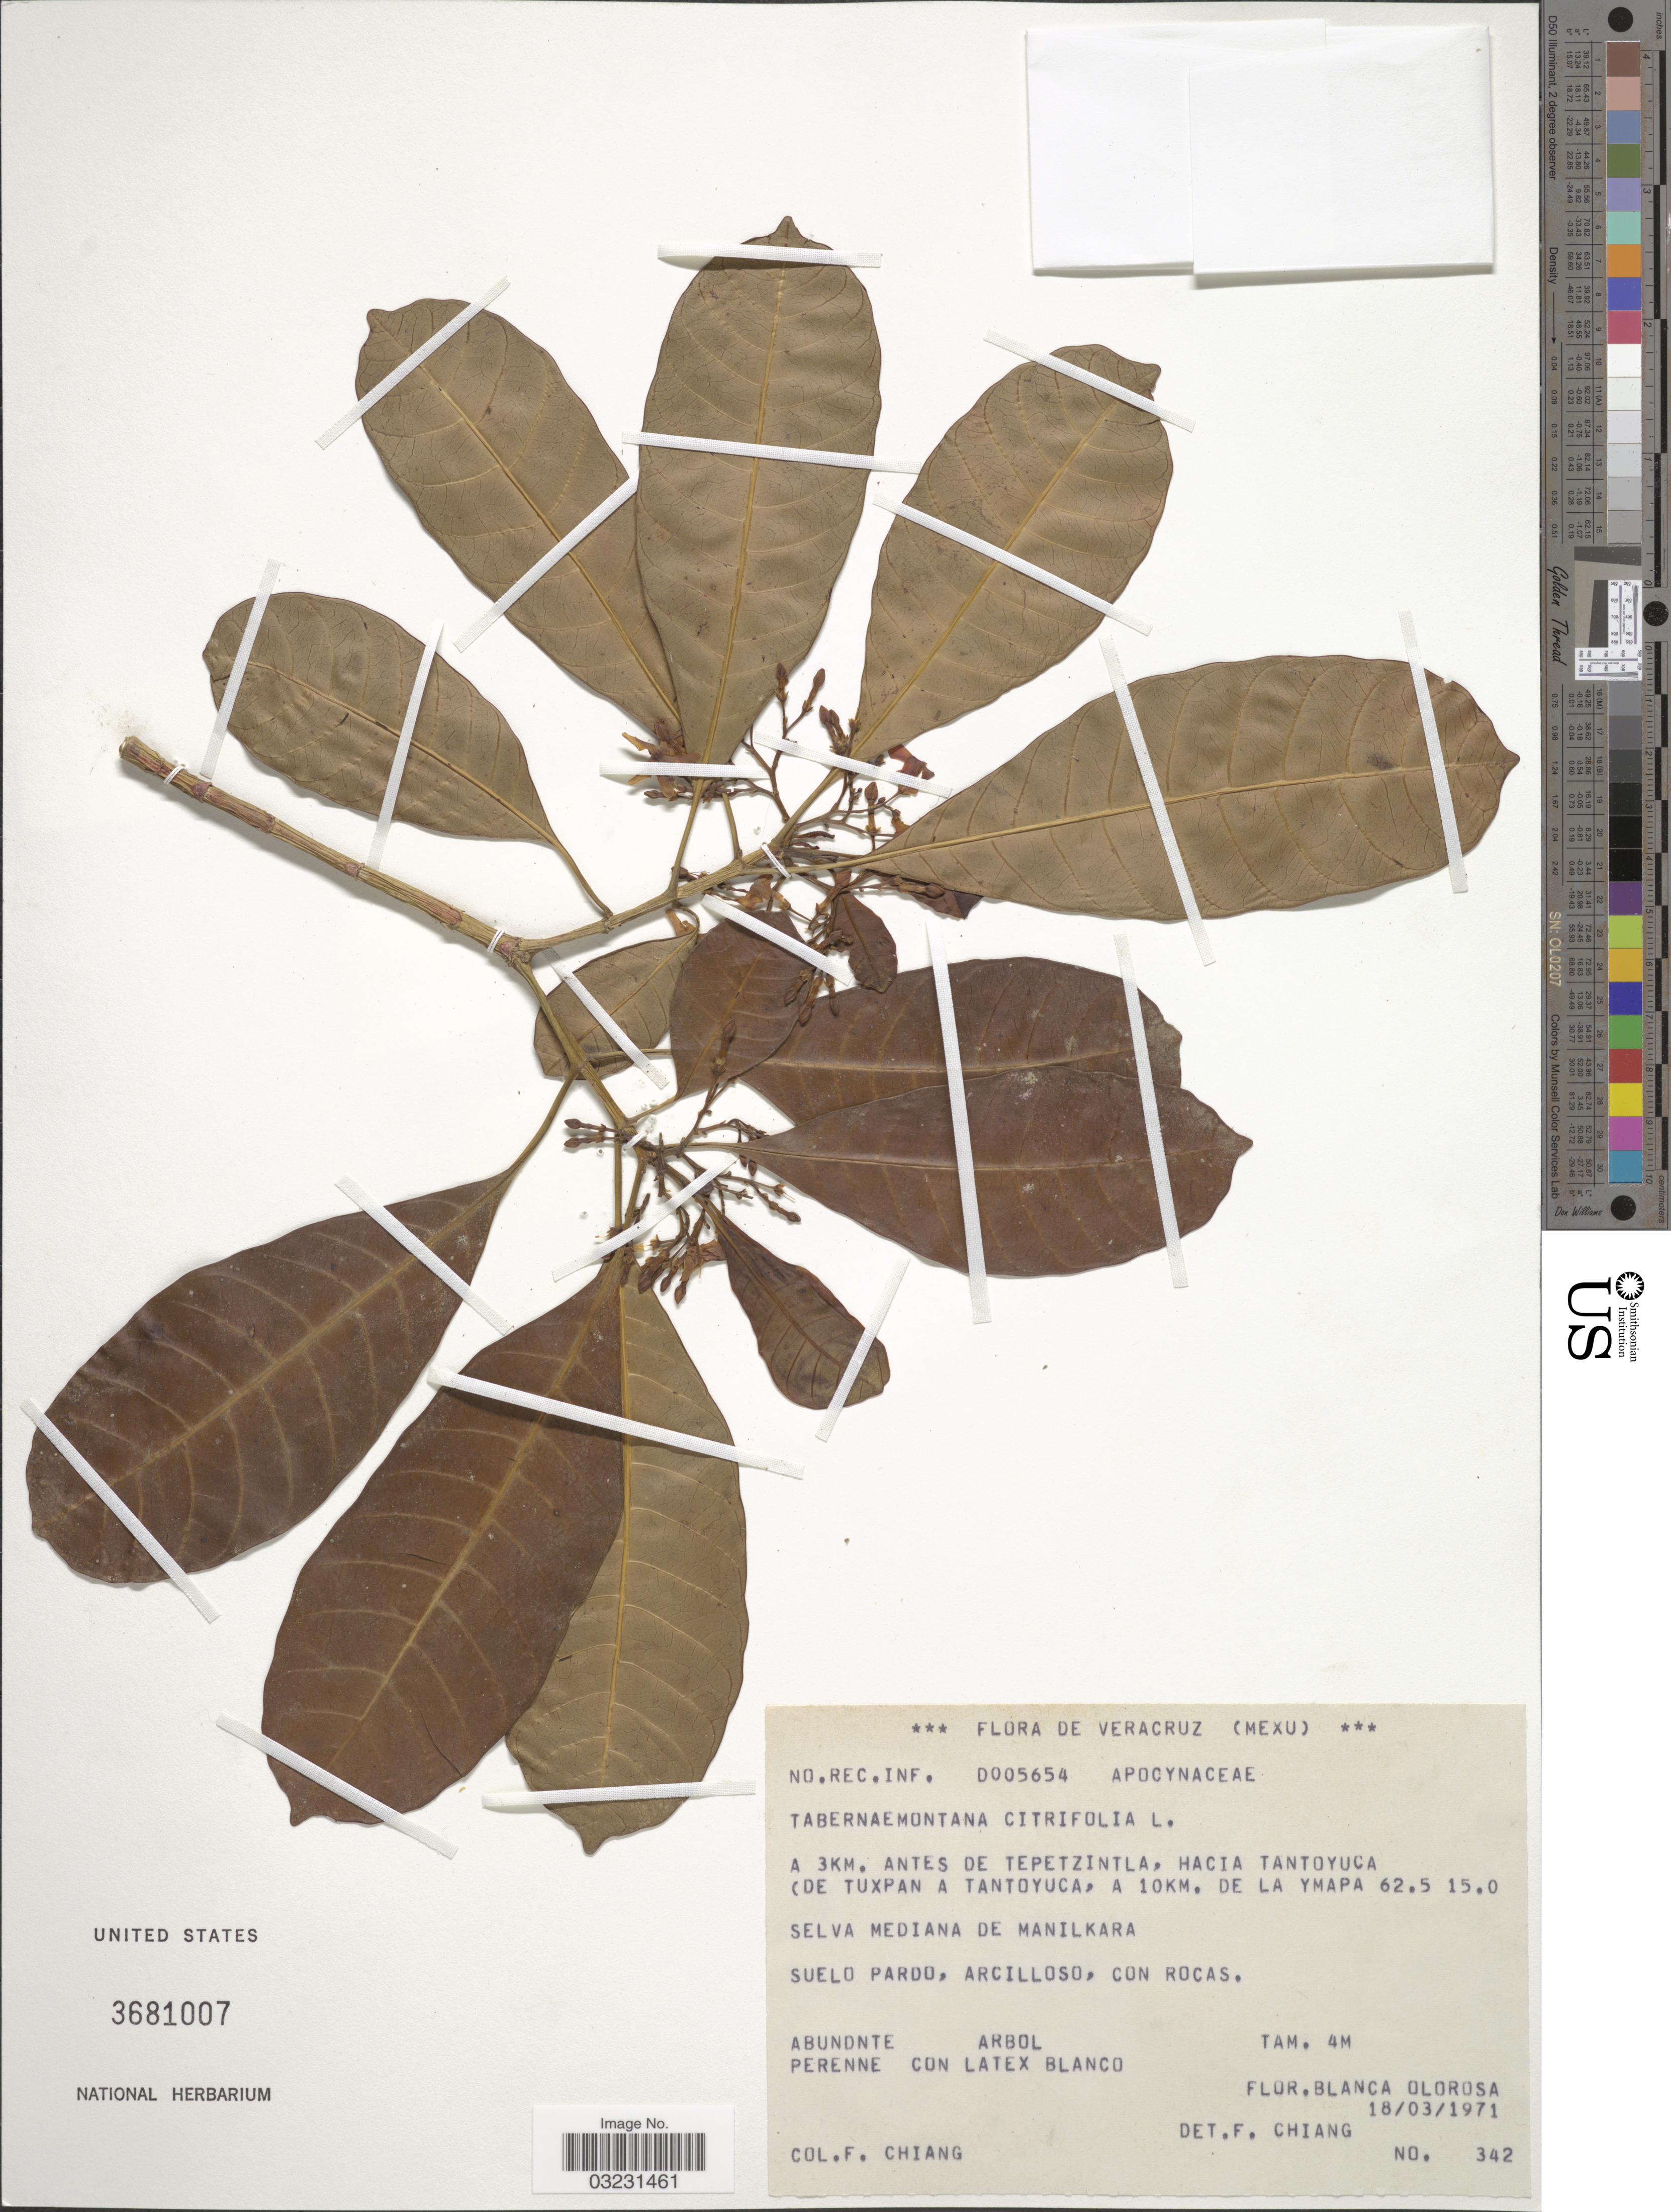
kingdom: Plantae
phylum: Tracheophyta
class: Magnoliopsida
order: Gentianales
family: Apocynaceae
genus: Tabernaemontana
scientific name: Tabernaemontana citrifolia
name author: L.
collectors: F. Chiang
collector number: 342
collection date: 1971-03-18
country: Mexico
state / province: Veracruz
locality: Veracruz (Mexu). A 3Km. Antes de Tepetzintla, hacia Tantoyuca (de Tuxpan a Tantoyuca, a 10km. de La Ymapa 62.5 15.0. Selva mediana de Manilkara.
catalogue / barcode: US 3681007